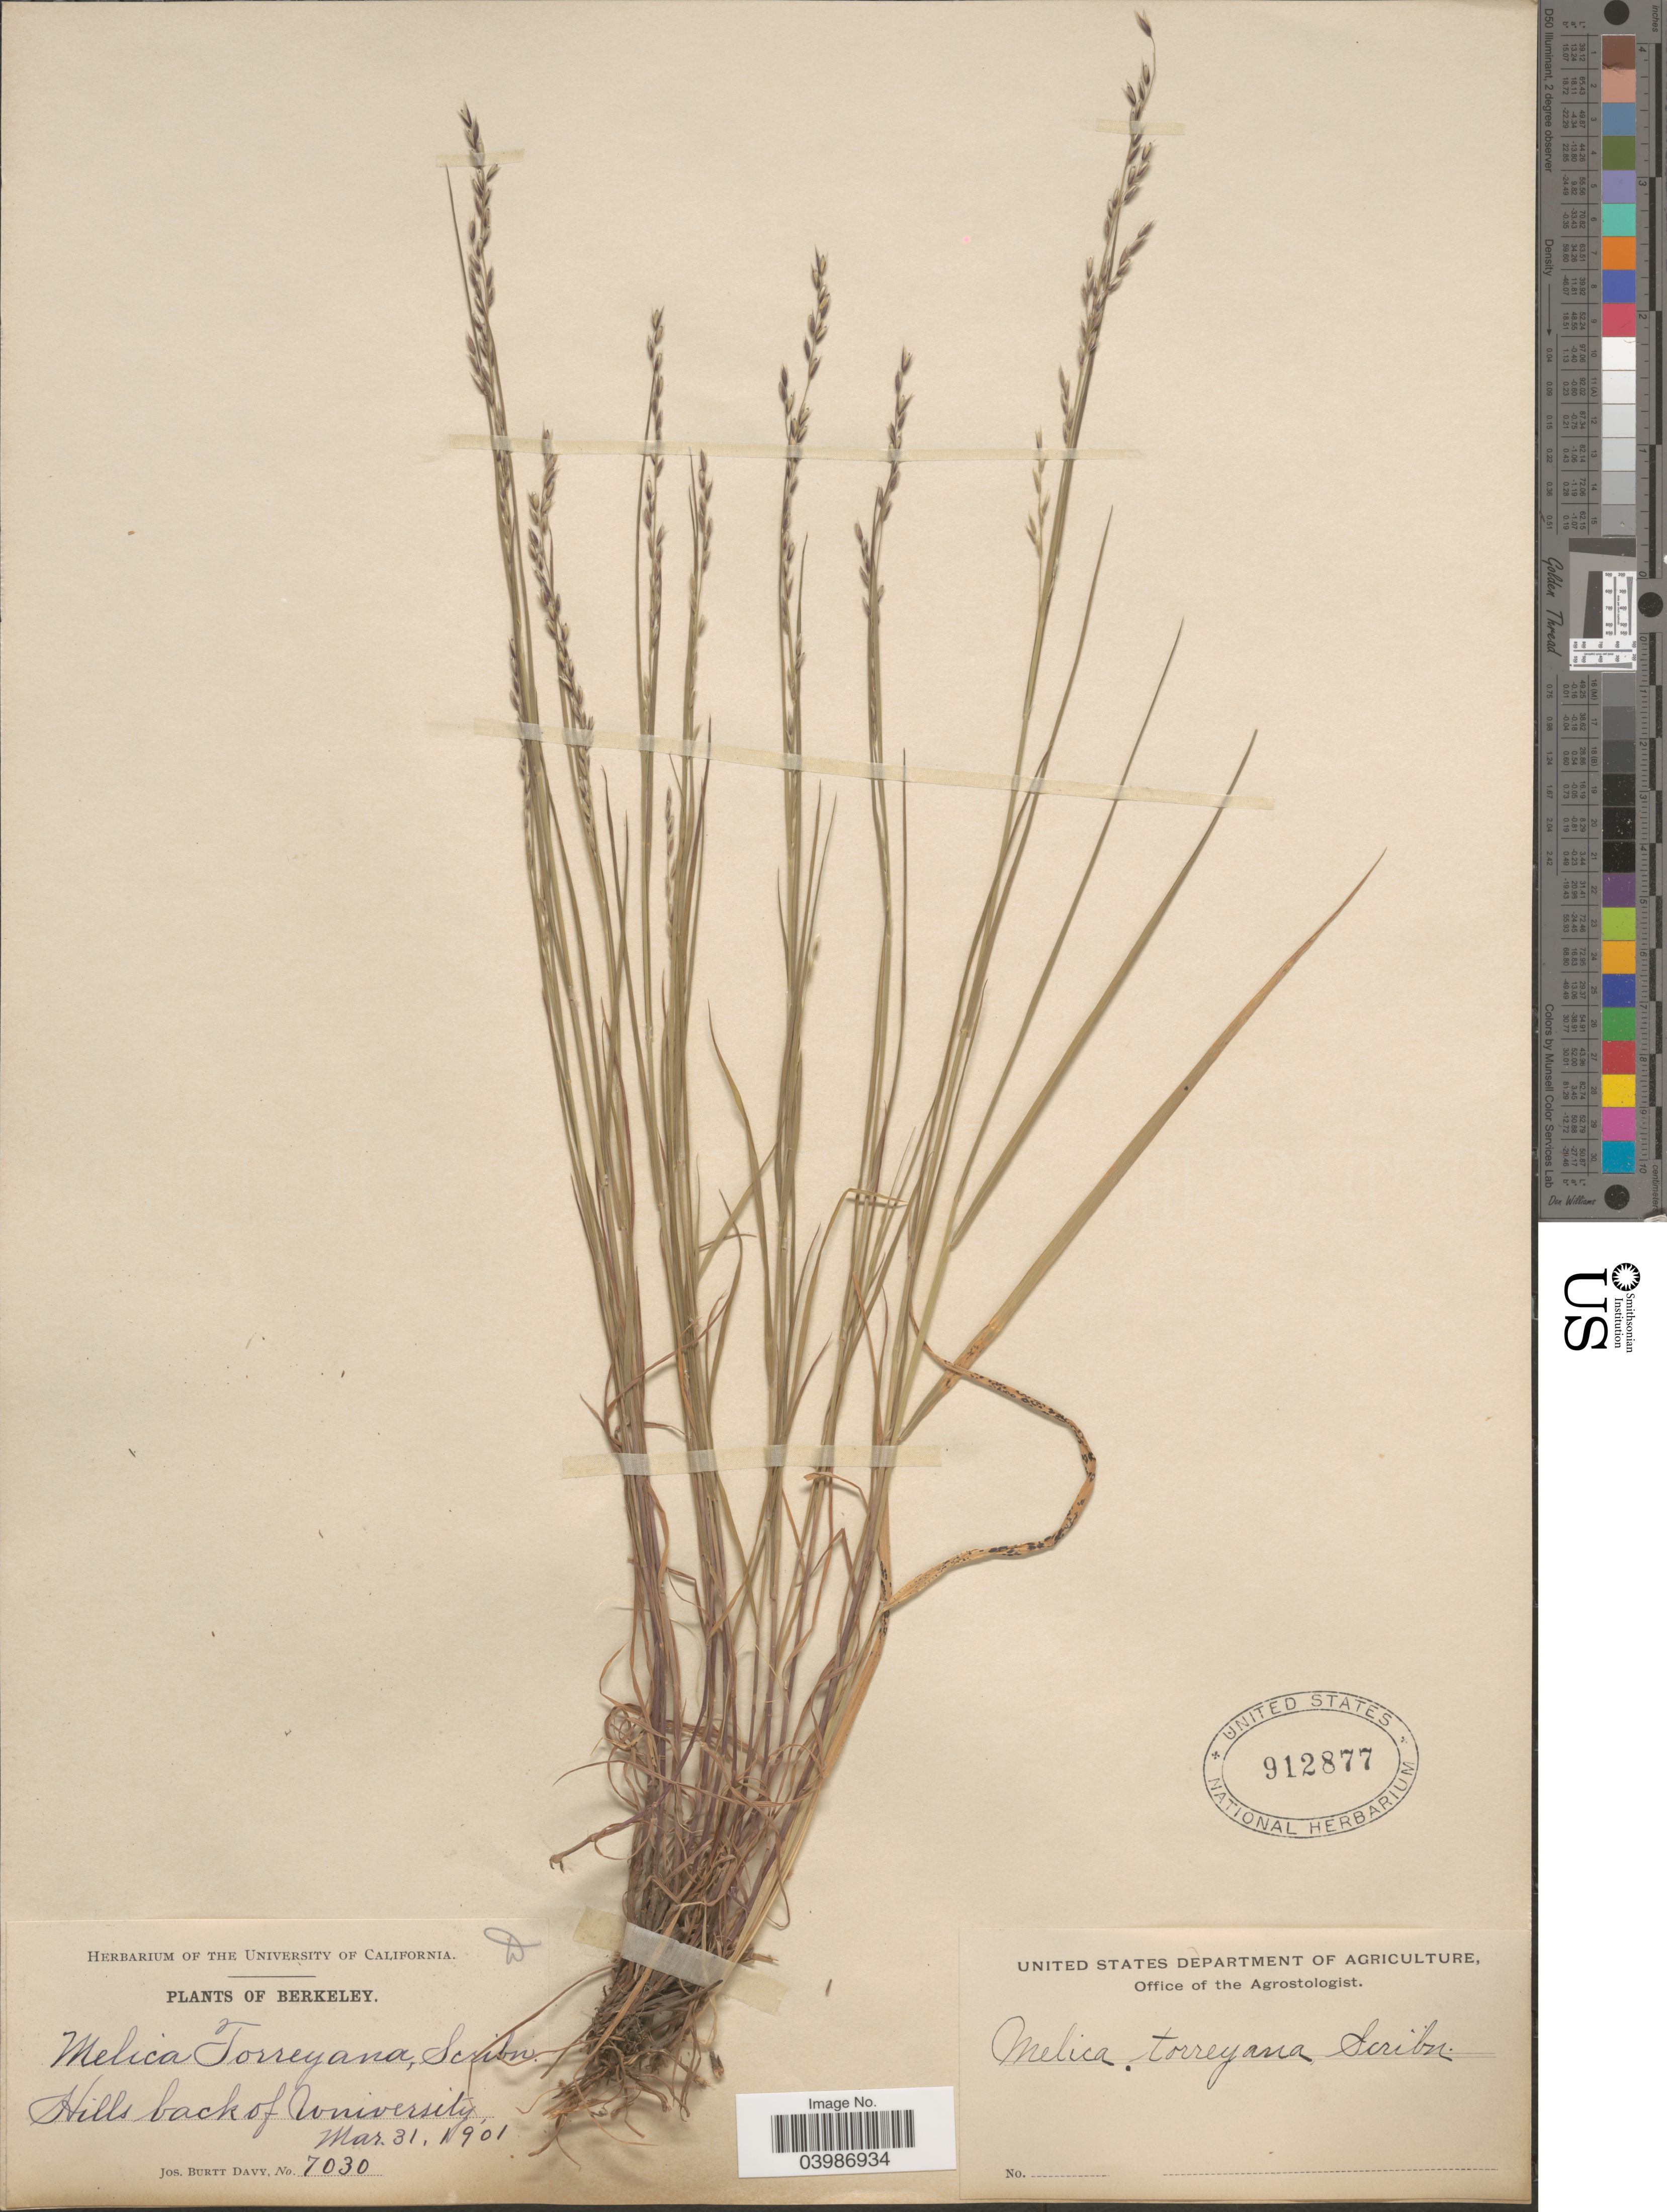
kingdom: Plantae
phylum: Tracheophyta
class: Liliopsida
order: Poales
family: Poaceae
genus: Melica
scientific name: Melica torreyana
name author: Scribn.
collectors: J. Burtt Davy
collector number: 7030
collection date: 1901-03-31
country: United States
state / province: California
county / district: Alameda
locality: Berkeley. Hills back of University.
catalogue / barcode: US 912877